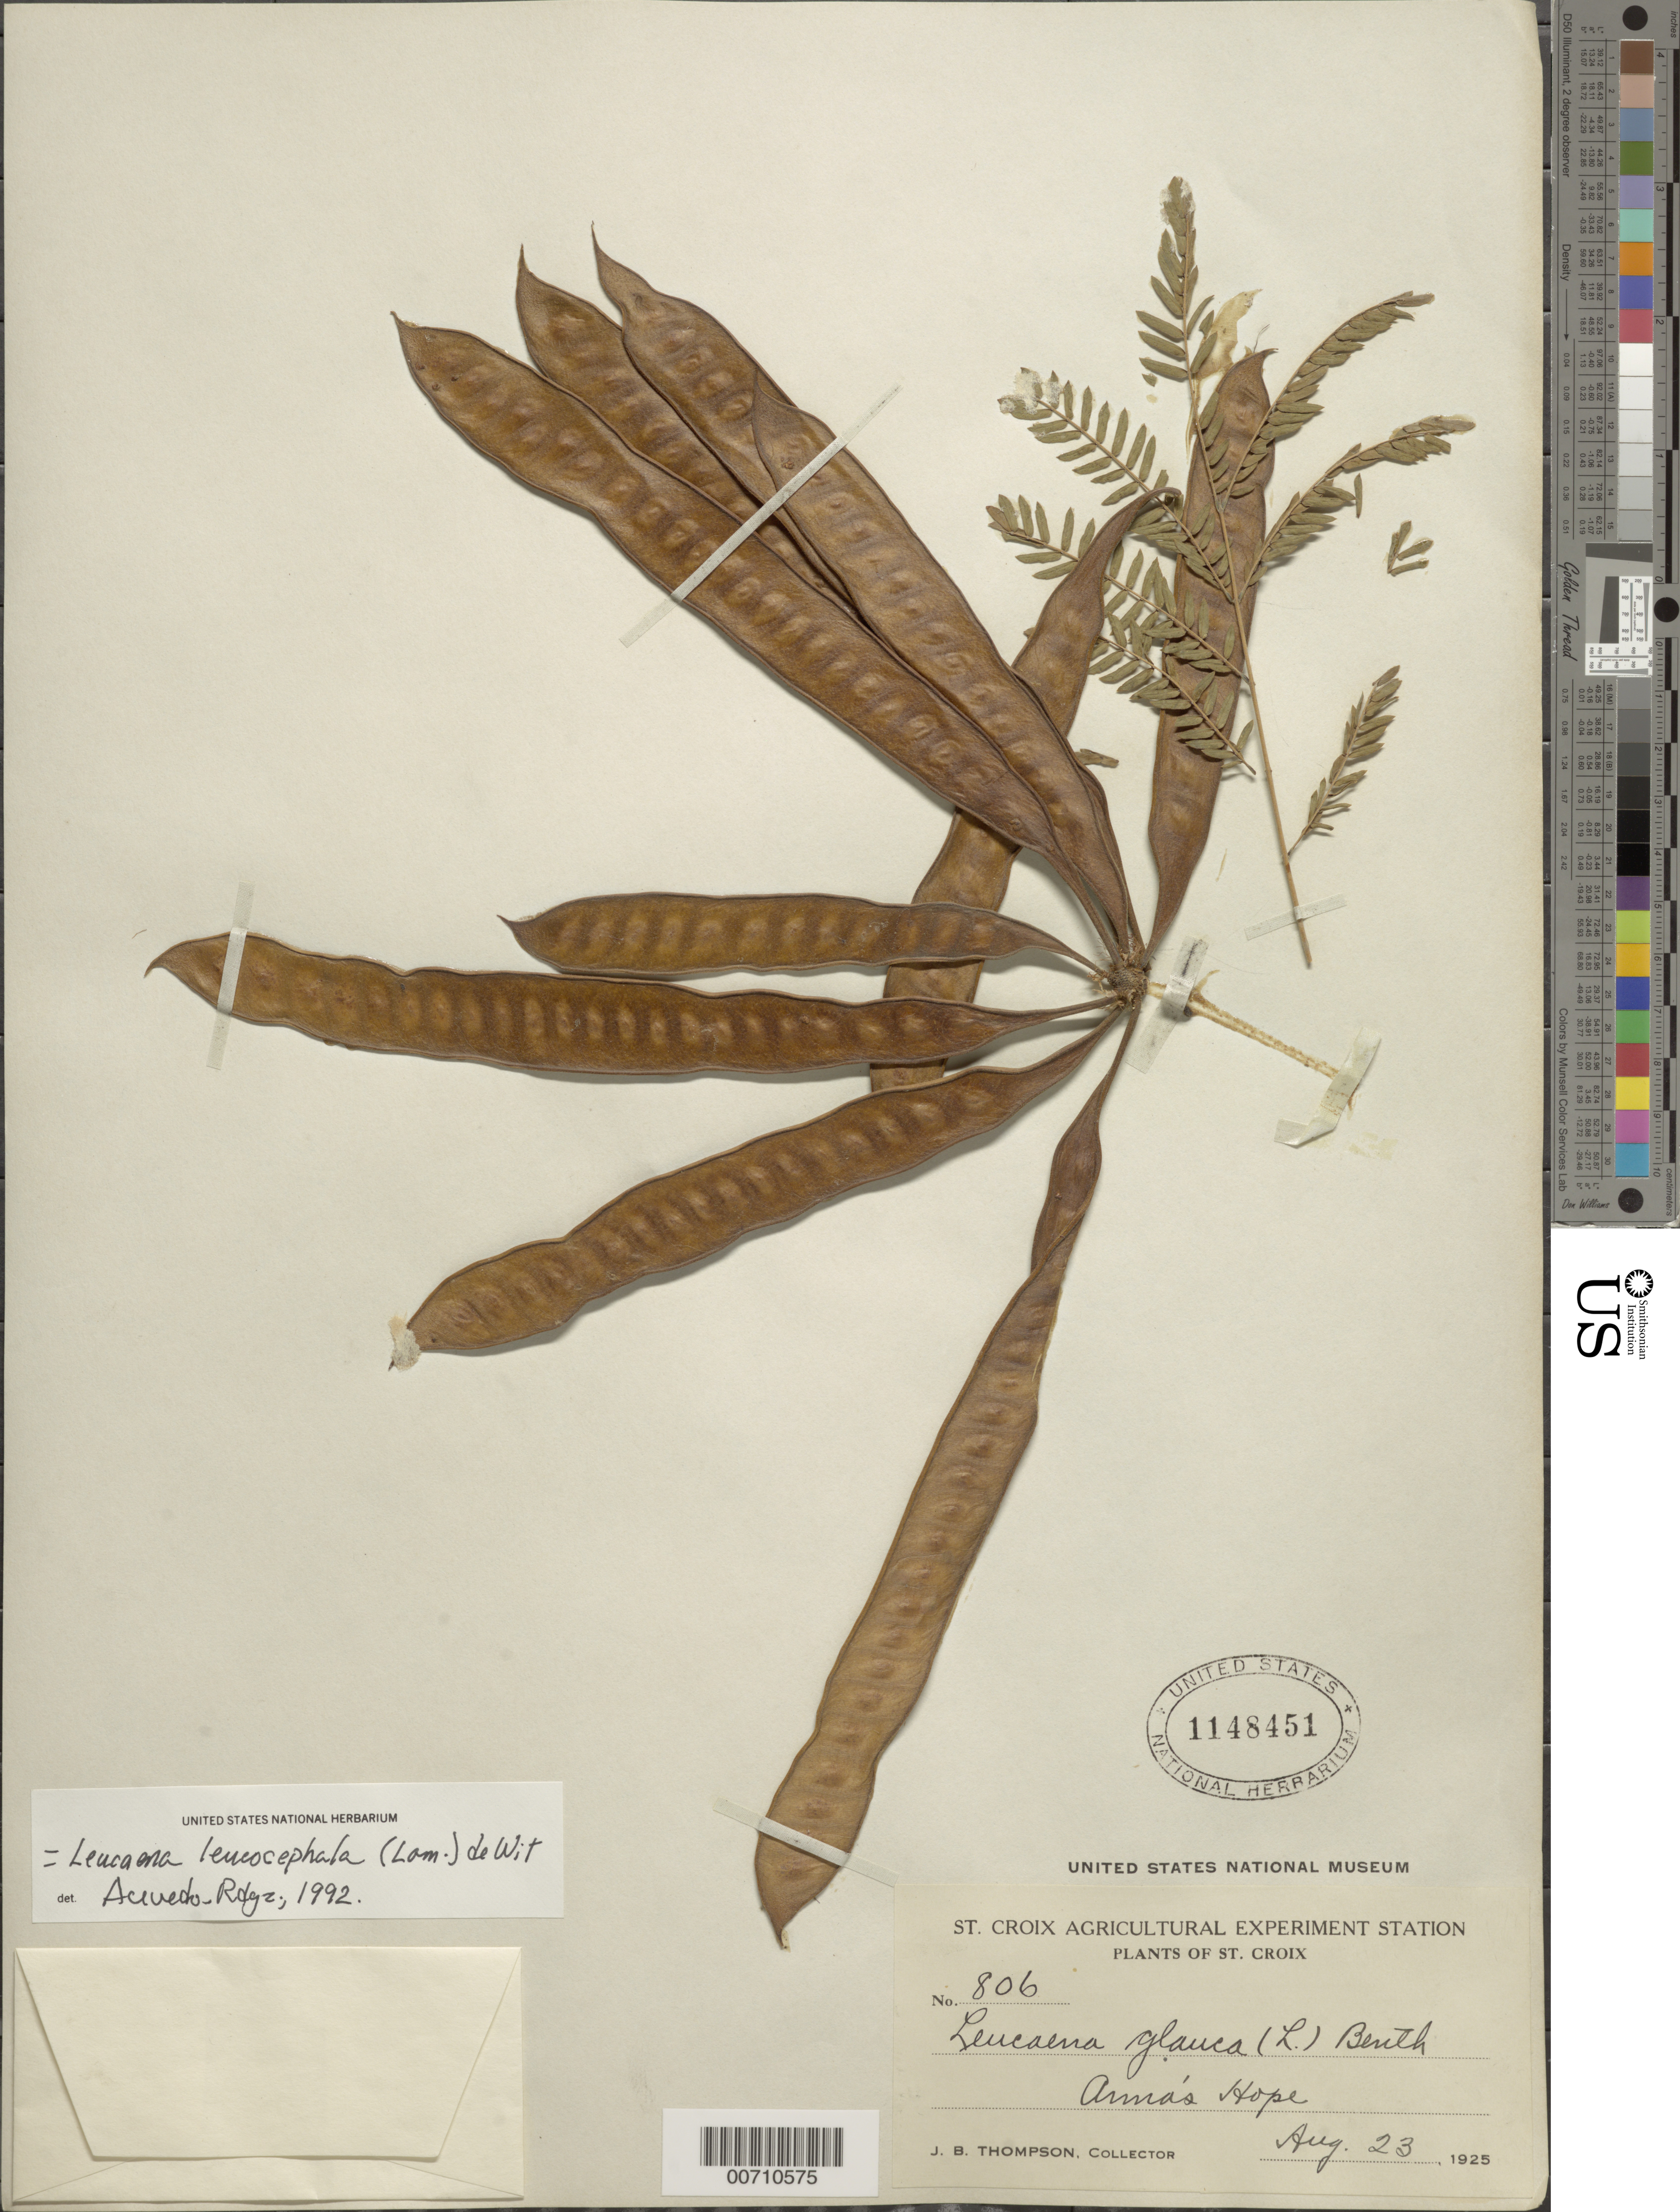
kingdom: Plantae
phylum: Tracheophyta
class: Magnoliopsida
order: Fabales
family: Fabaceae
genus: Leucaena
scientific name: Leucaena leucocephala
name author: (Lam.) de Wit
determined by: Acevedo-Rodríguez, P., (BOT), Smithsonian Institution - National Museum of Natural History (UNITED STATES)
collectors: J. B. Thompson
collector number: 806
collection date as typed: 23 Aug 1925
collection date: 1925-08-23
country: U.S. Virgin Islands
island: St. Croix Island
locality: Anna's Hope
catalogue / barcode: US 1148451